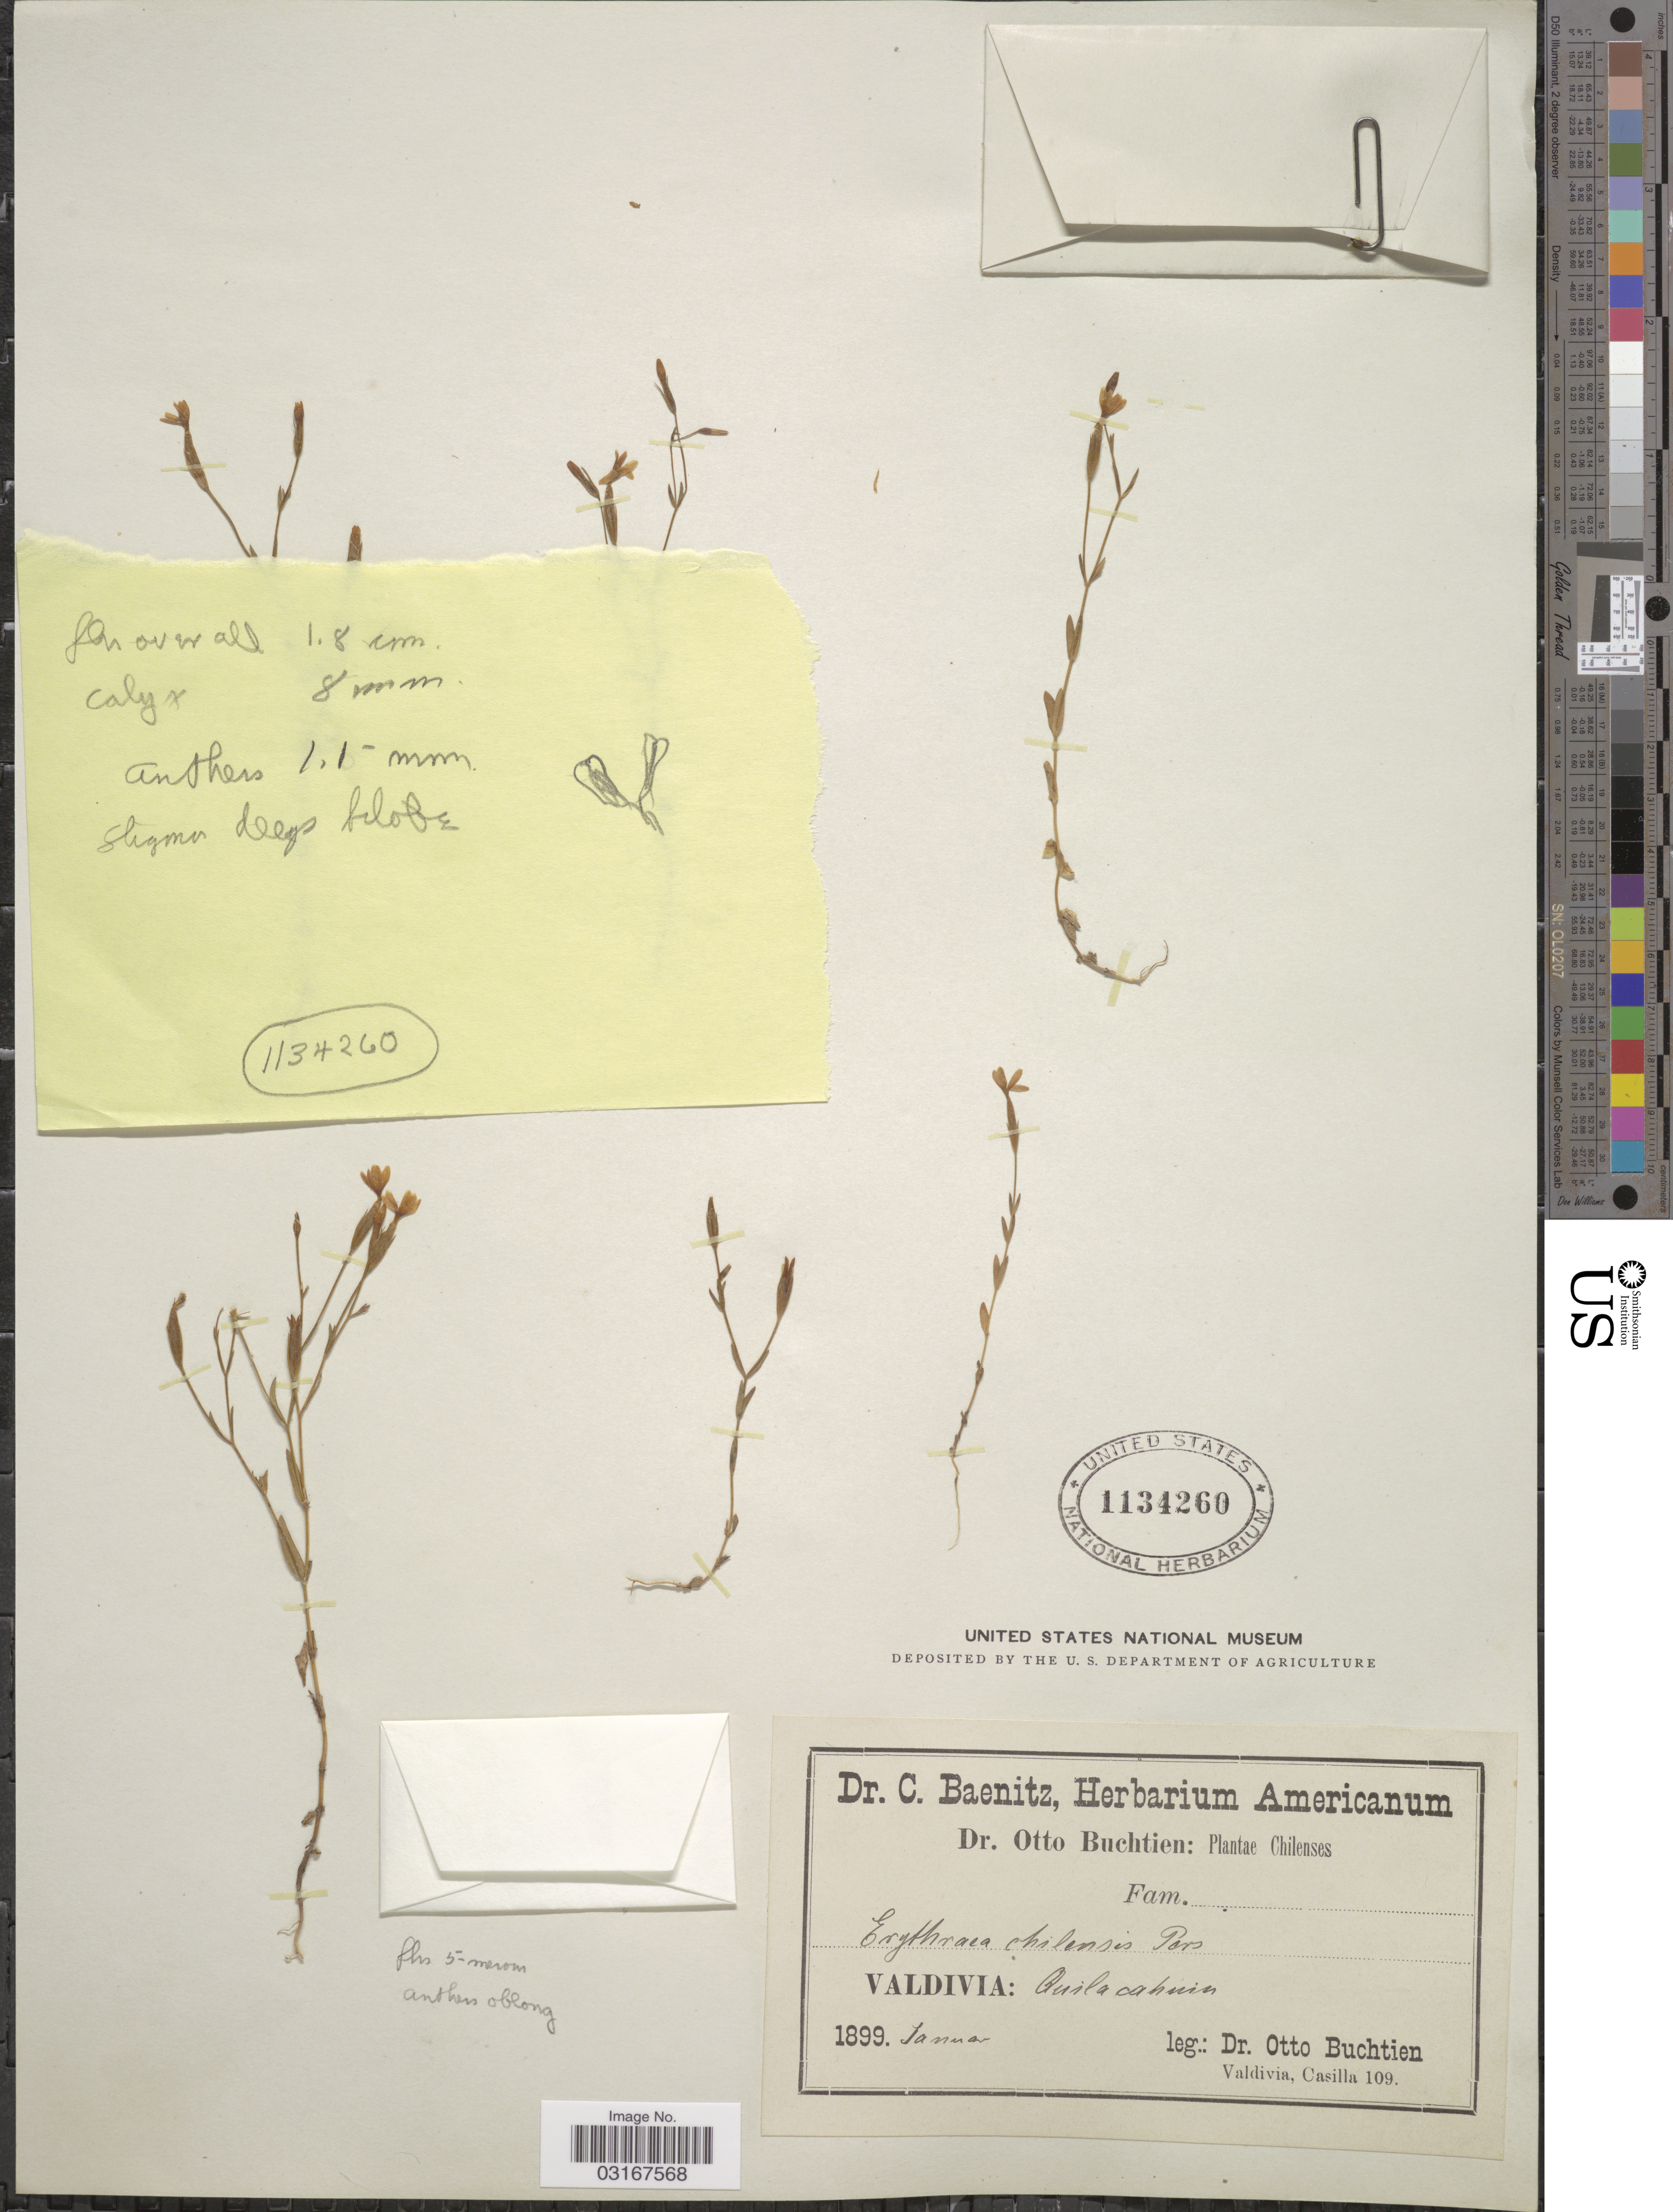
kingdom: Plantae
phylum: Tracheophyta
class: Magnoliopsida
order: Gentianales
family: Gentianaceae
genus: Centaurium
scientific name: Centaurium cachanlahuen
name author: B.L. Rob.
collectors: O. Buchtien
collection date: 1899-01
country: Chile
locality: Valdivia: Quilacahuin.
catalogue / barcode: US 1134260